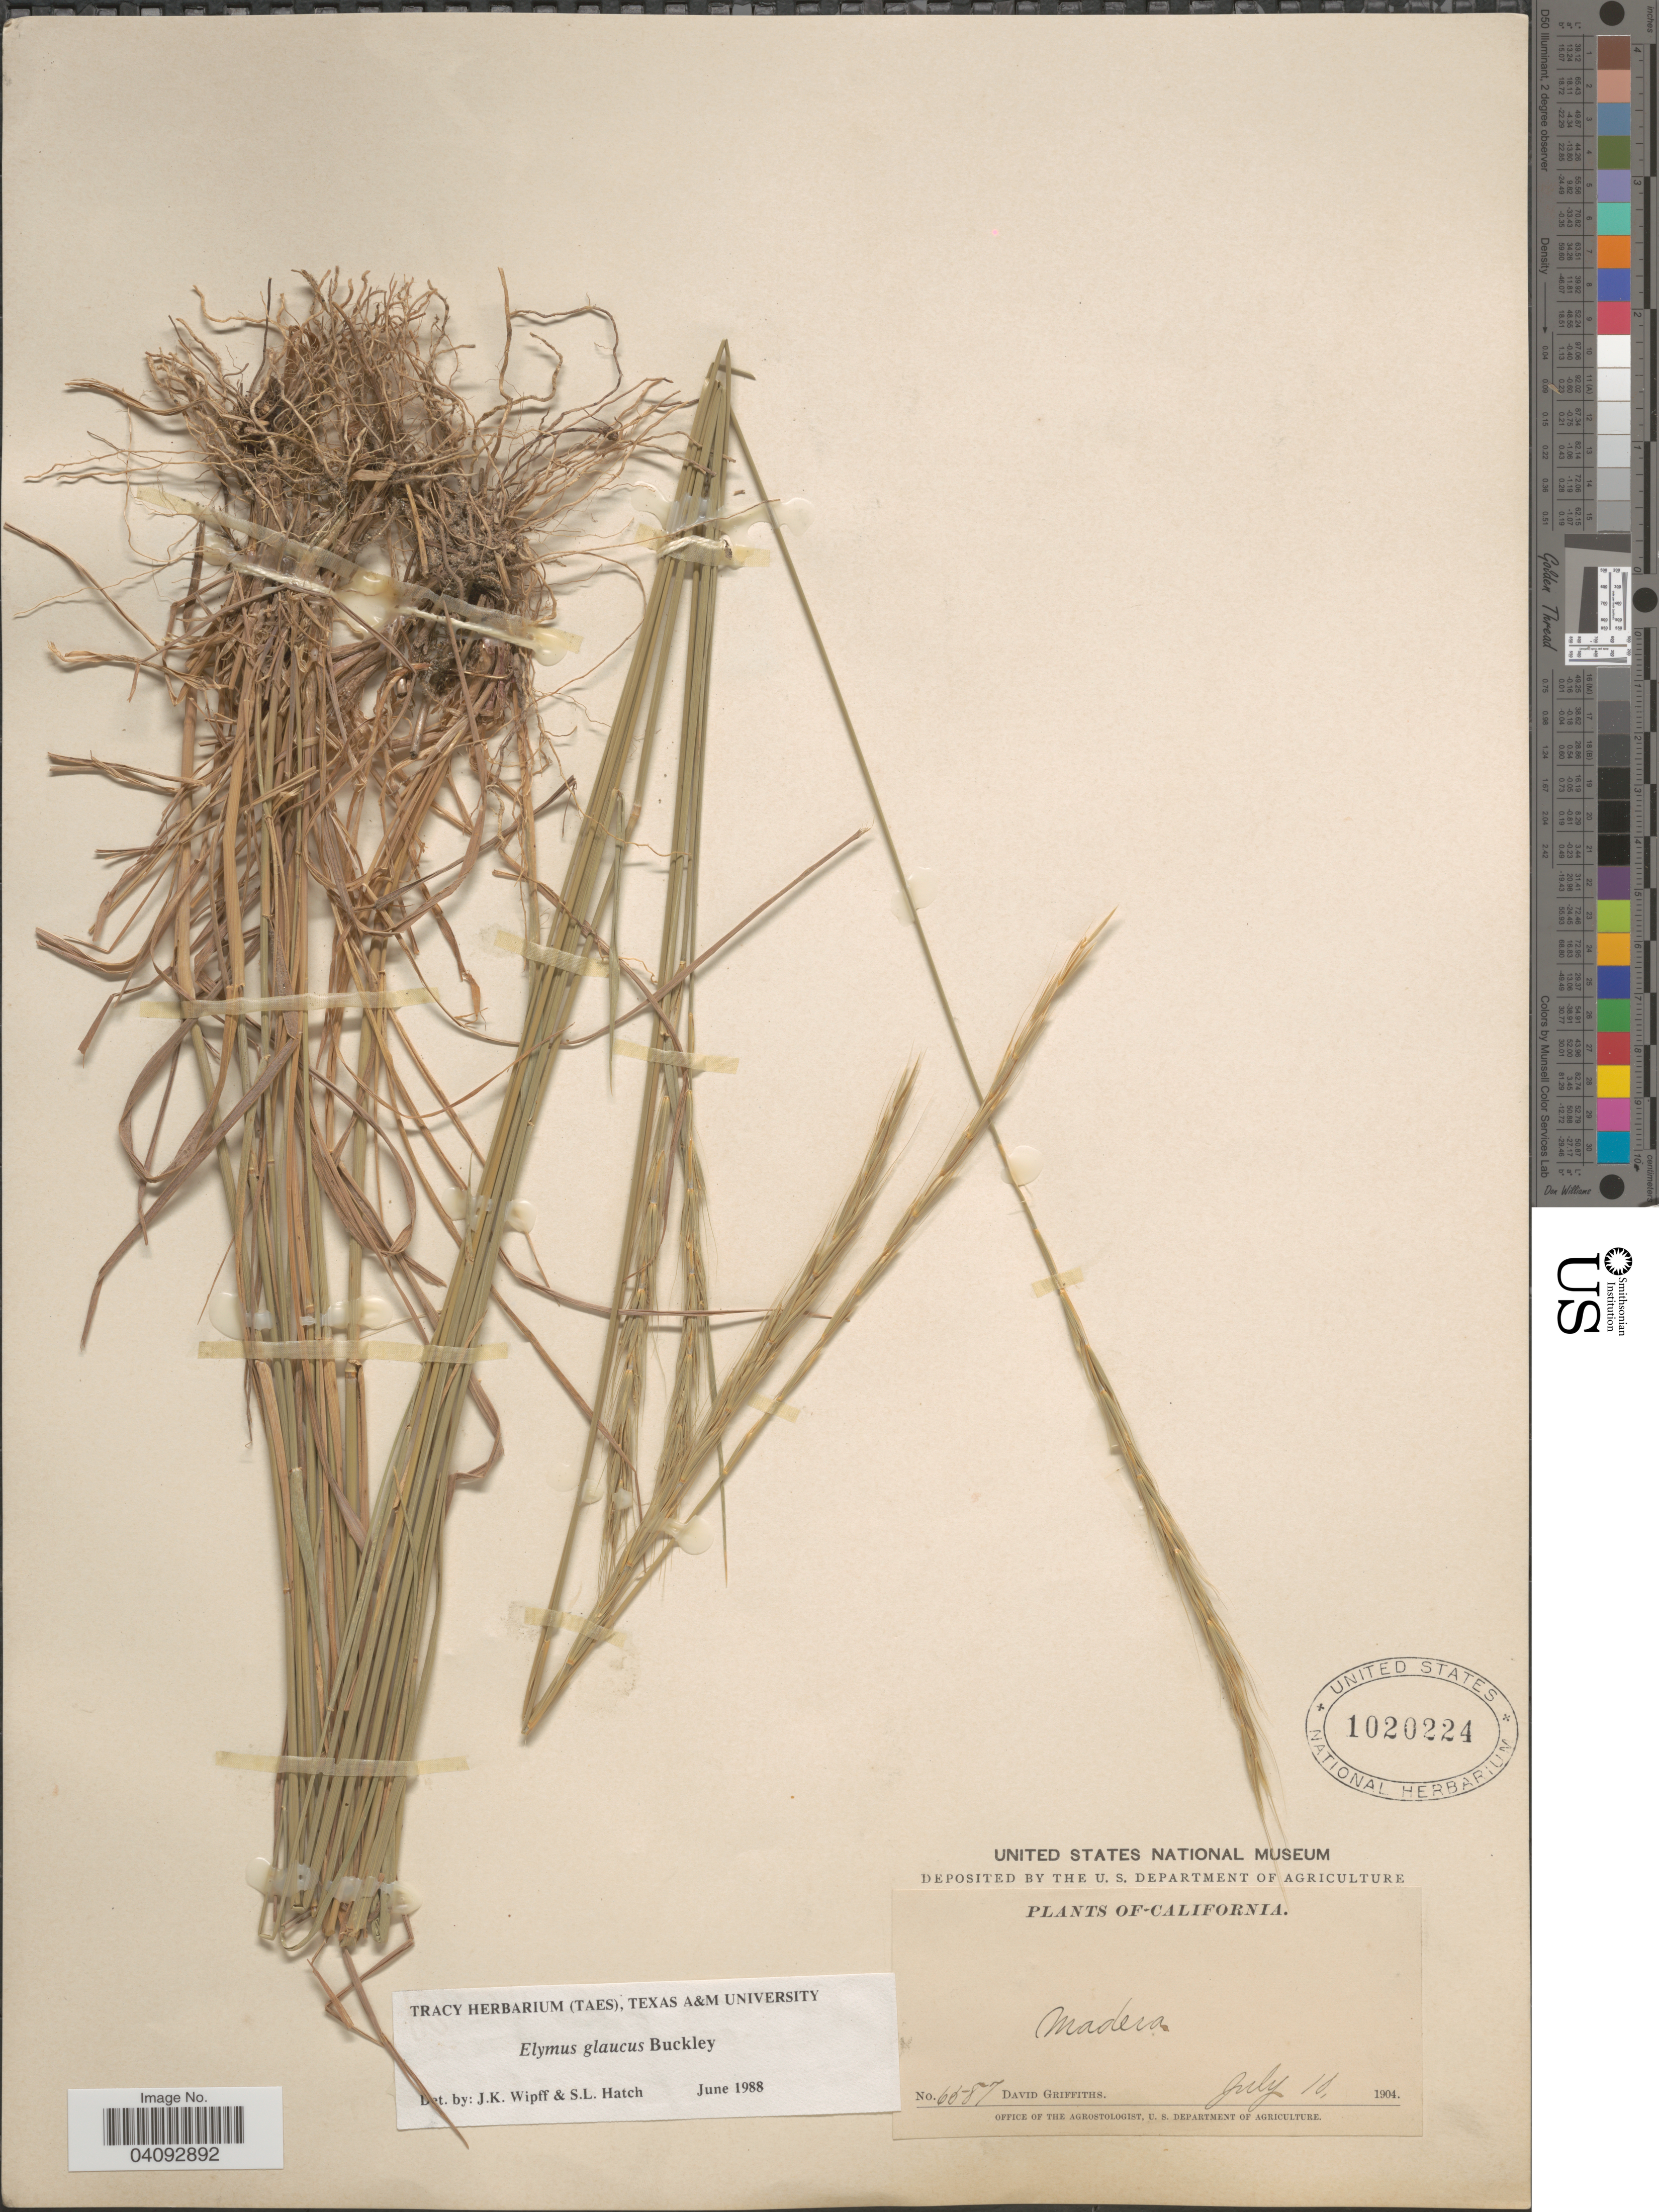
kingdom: Plantae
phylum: Tracheophyta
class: Liliopsida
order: Poales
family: Poaceae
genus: Elymus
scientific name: Elymus glaucus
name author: Buckley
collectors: D. Griffiths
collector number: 6587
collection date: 1904-07-10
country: United States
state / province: California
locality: Madera.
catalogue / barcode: US 1020224